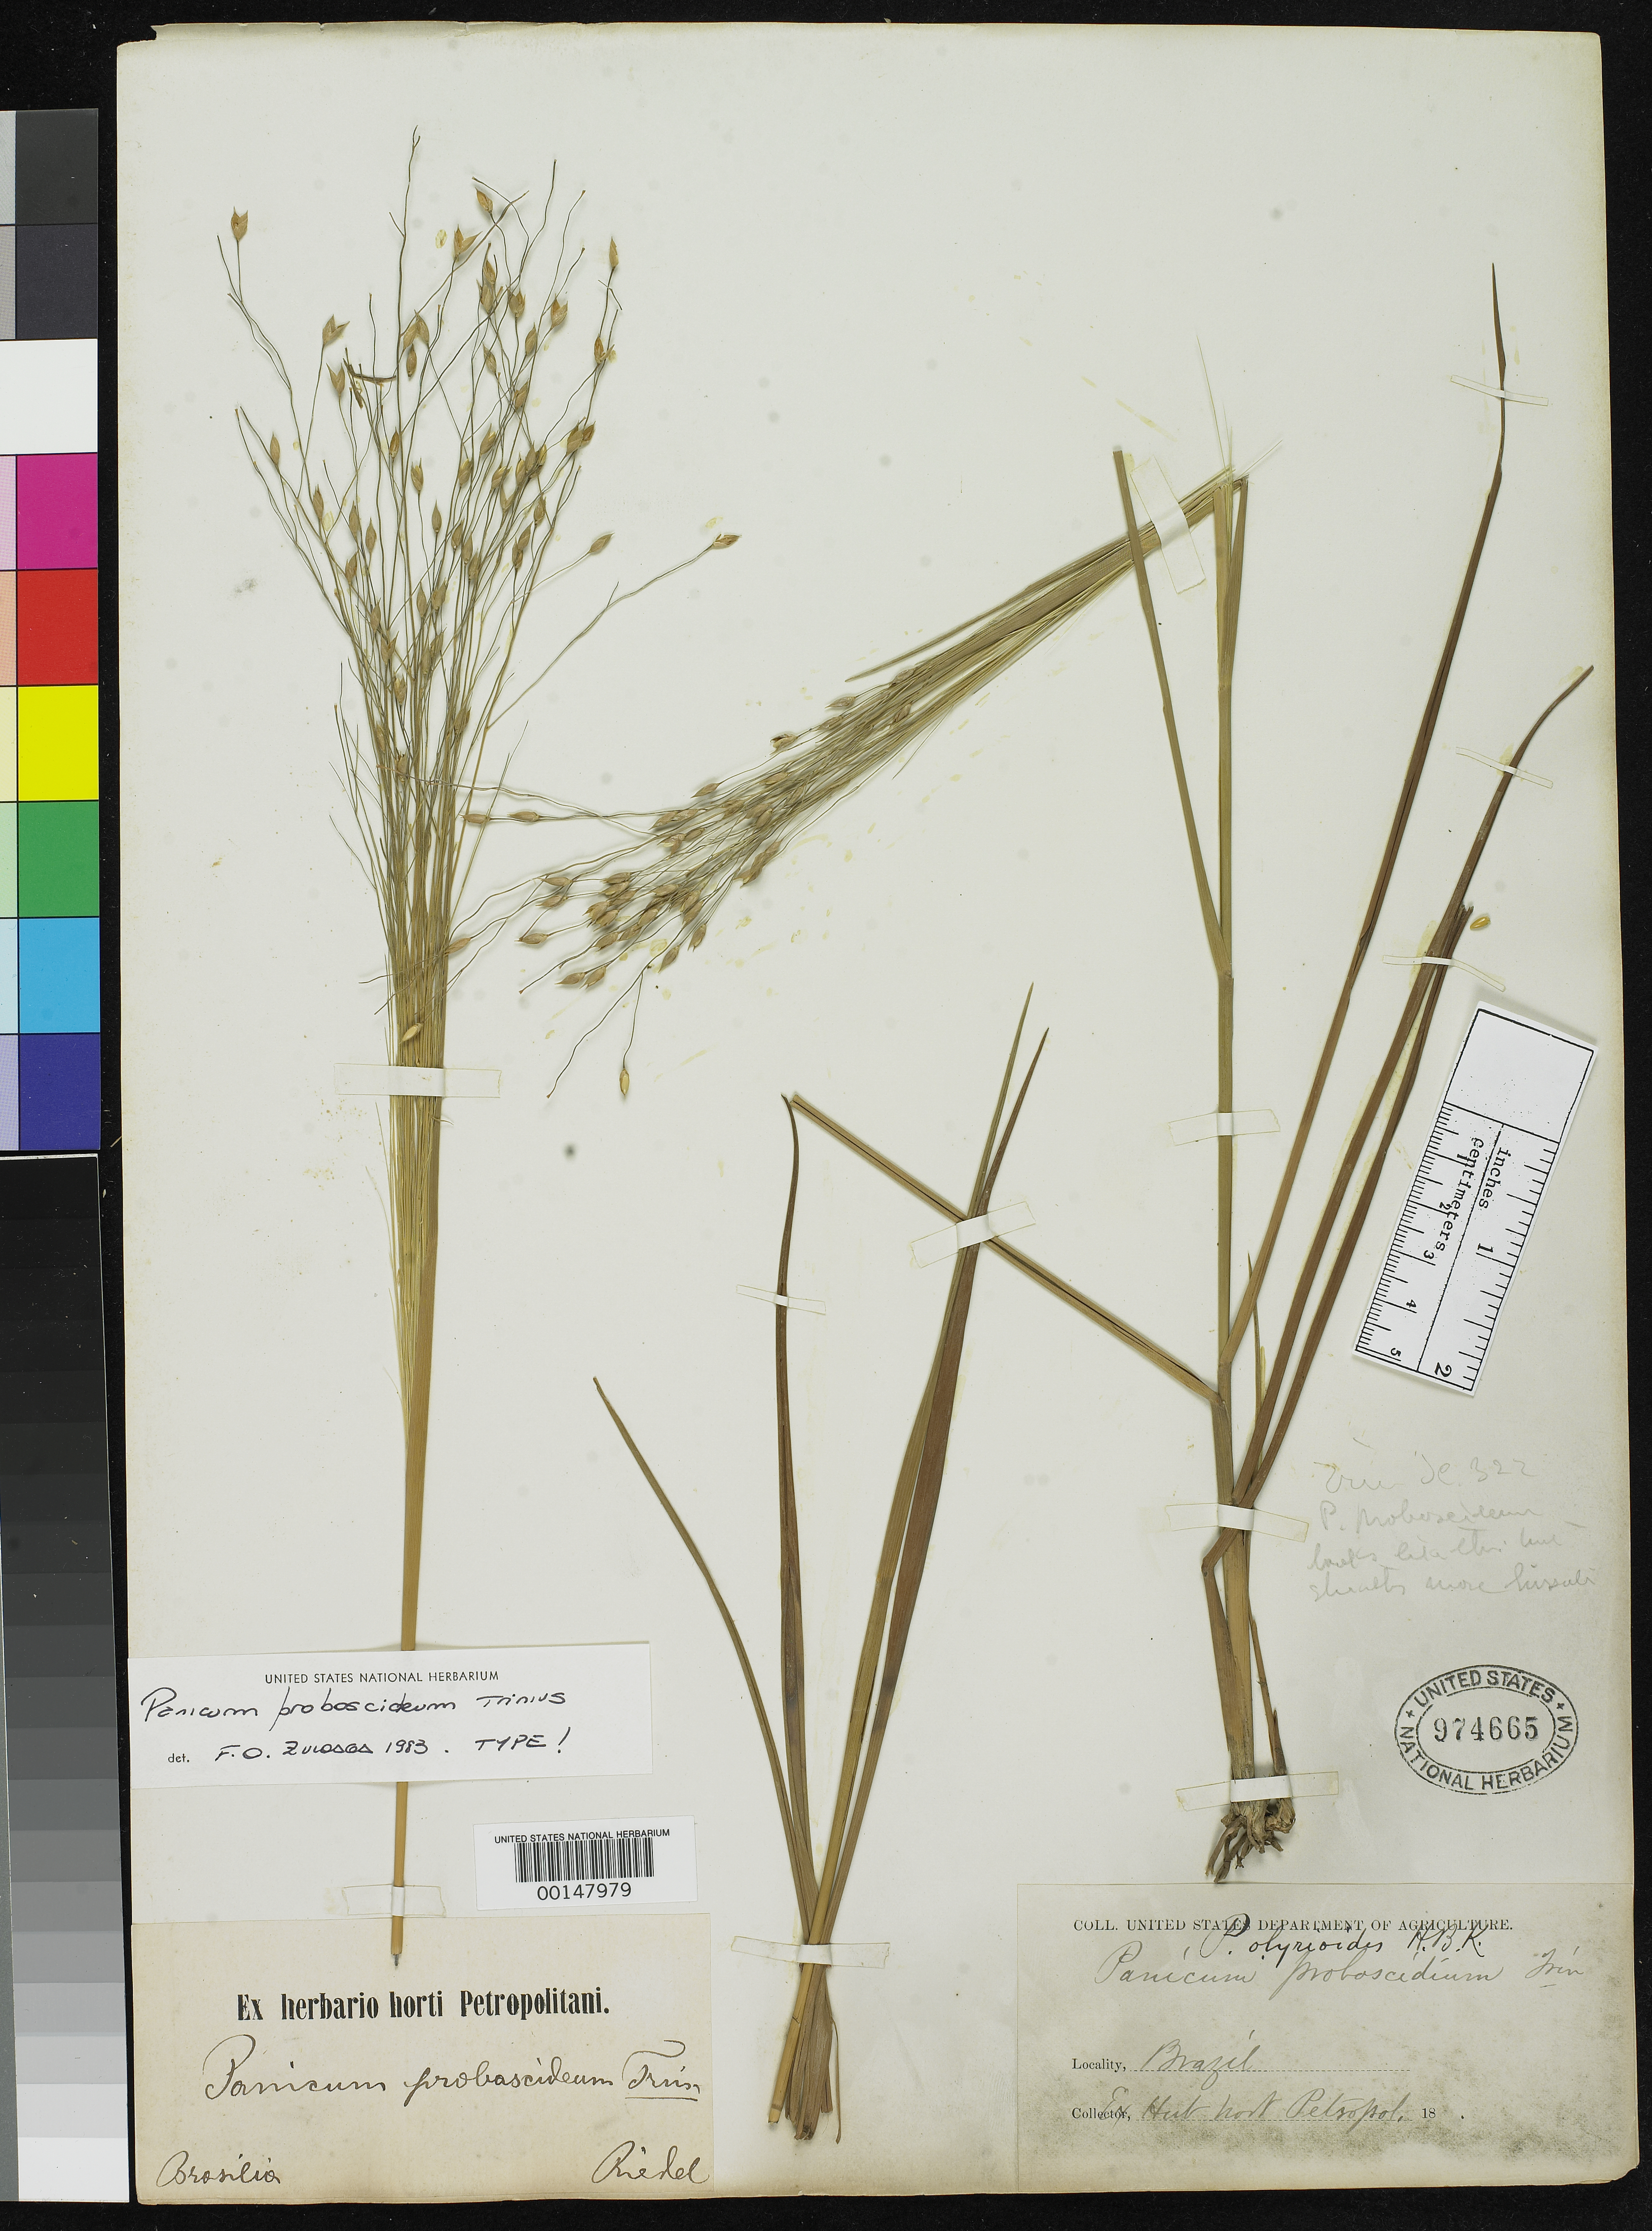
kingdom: Plantae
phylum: Tracheophyta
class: Liliopsida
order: Poales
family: Poaceae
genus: Panicum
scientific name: Panicum proboscideum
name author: Trin.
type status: Type Collection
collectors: G. H. von Langsdorff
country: Brazil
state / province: Minas Gerais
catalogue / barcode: US 974665